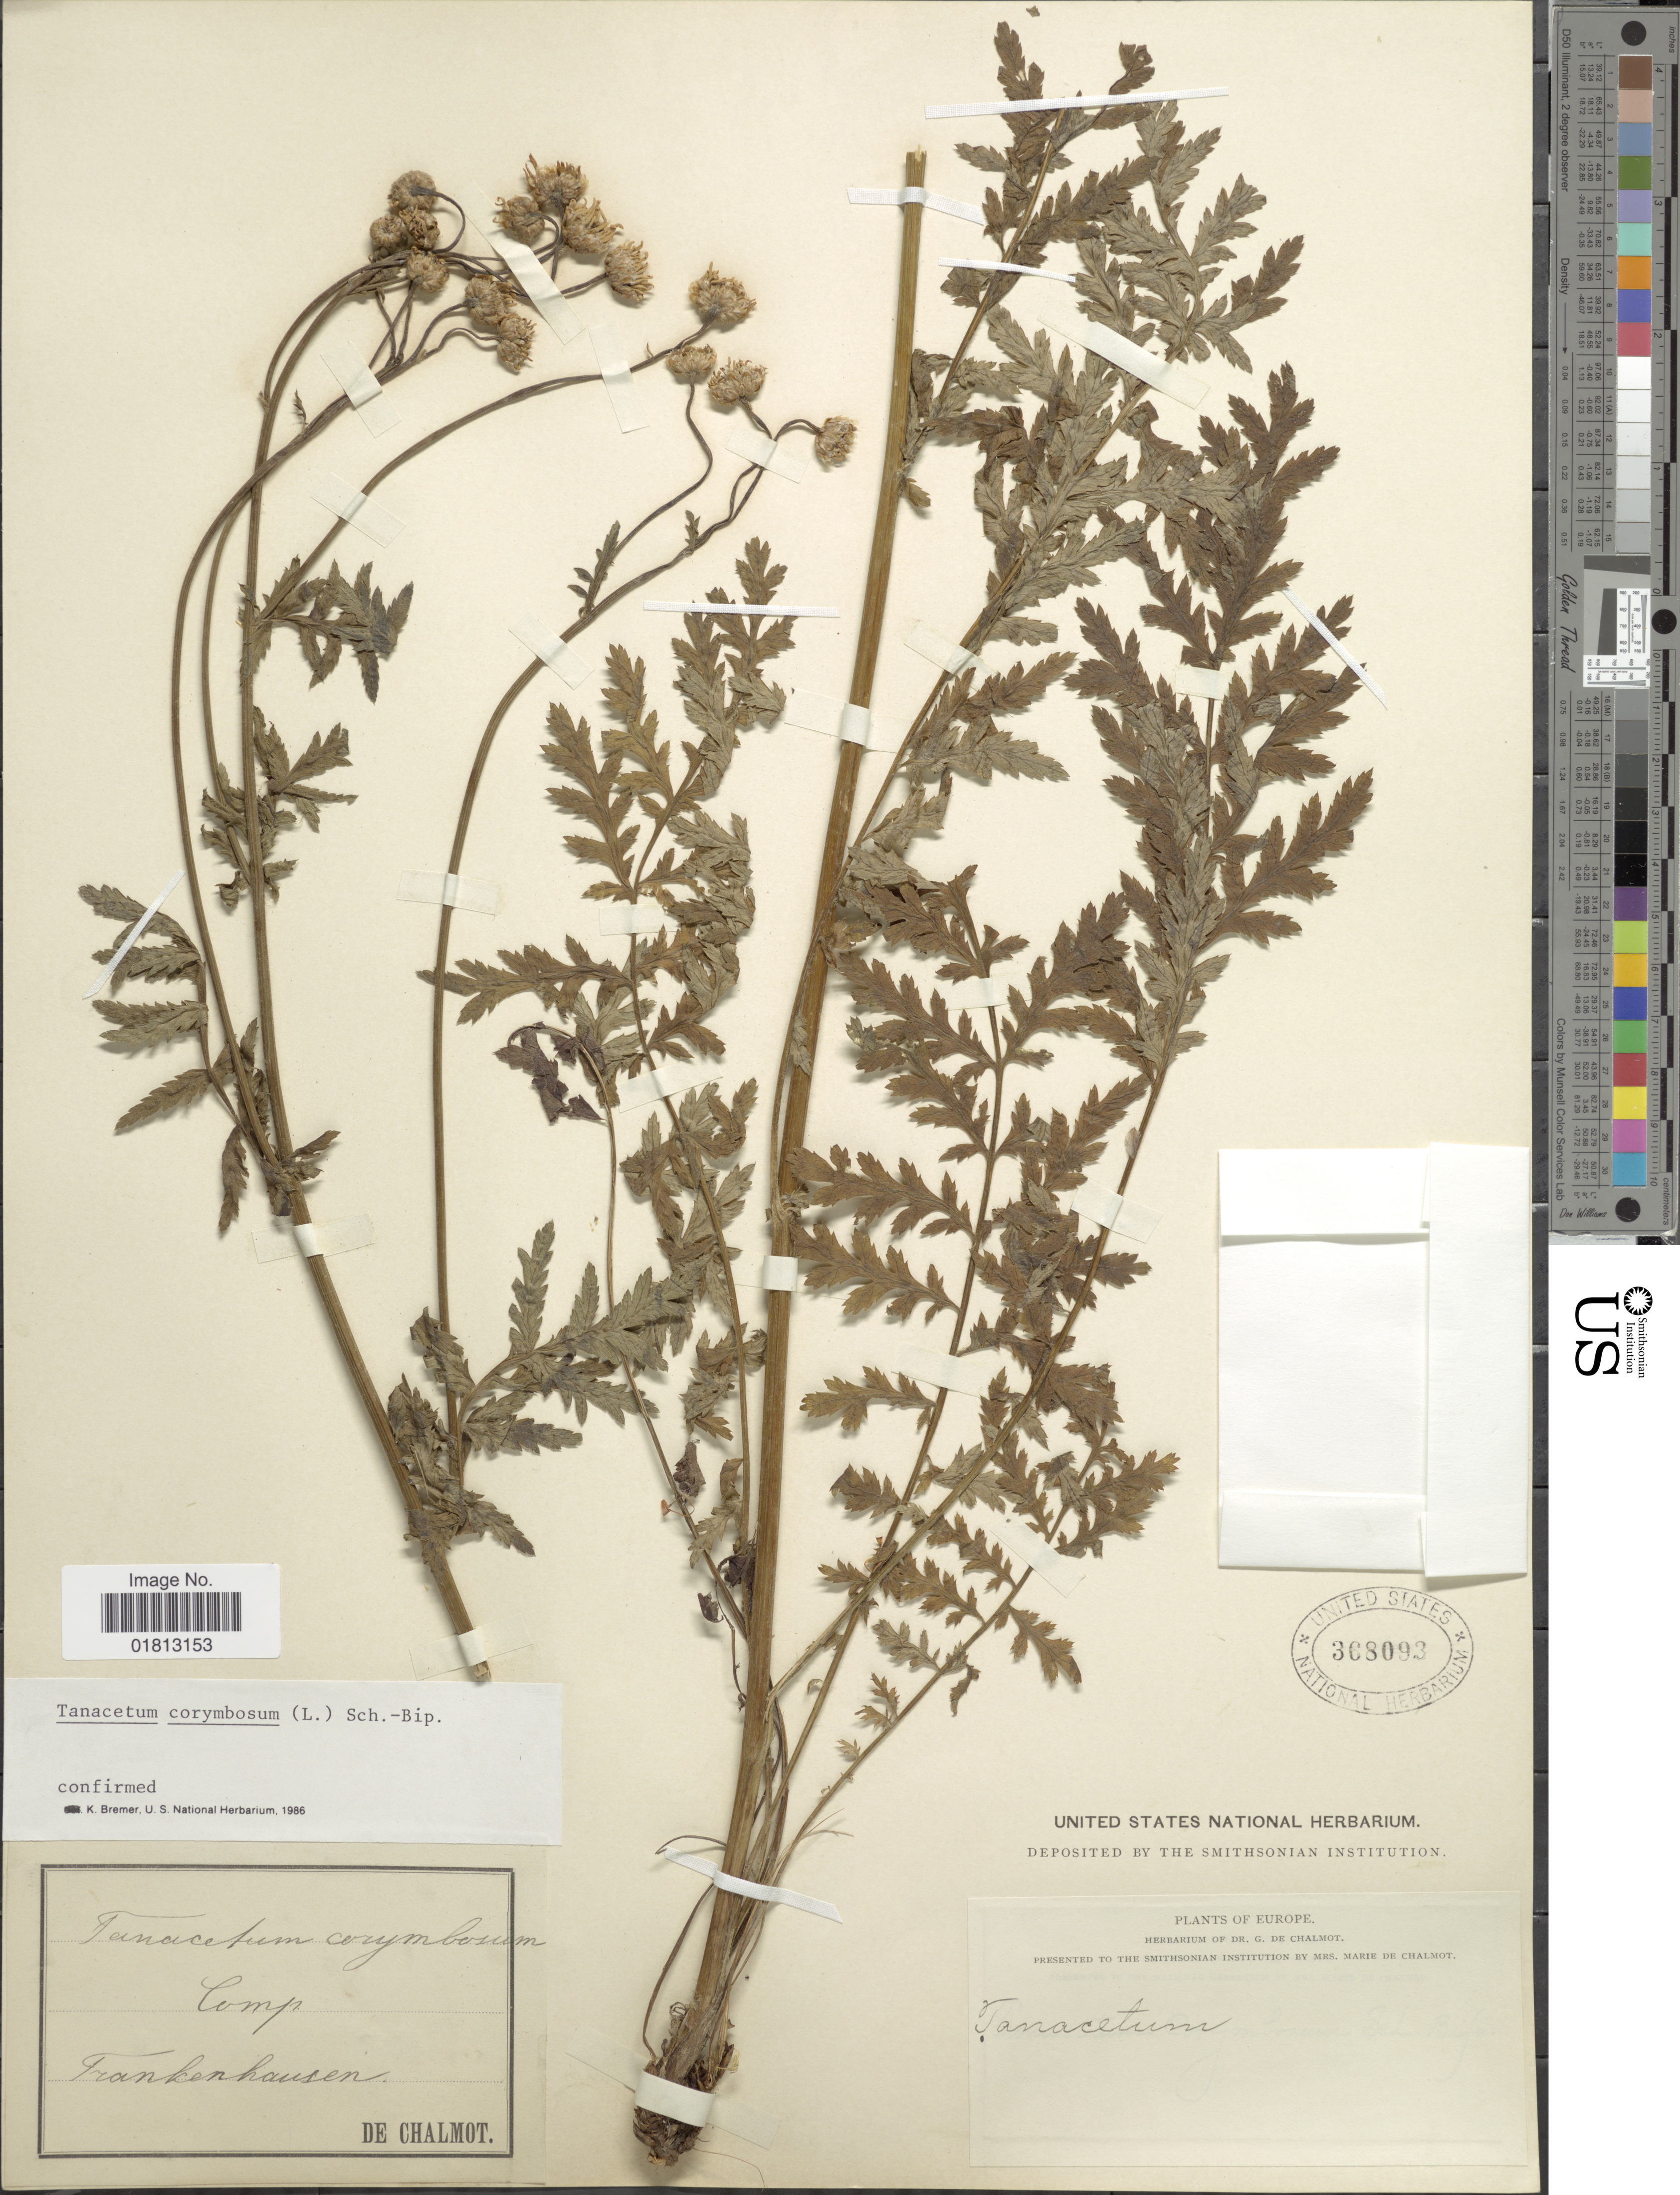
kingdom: Plantae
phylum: Tracheophyta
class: Magnoliopsida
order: Asterales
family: Asteraceae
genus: Tanacetum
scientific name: Tanacetum corymbosum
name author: (L.) Sch. Bip.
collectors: G. de Chalmot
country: Germany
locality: Frankenhausen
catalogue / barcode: US 368093